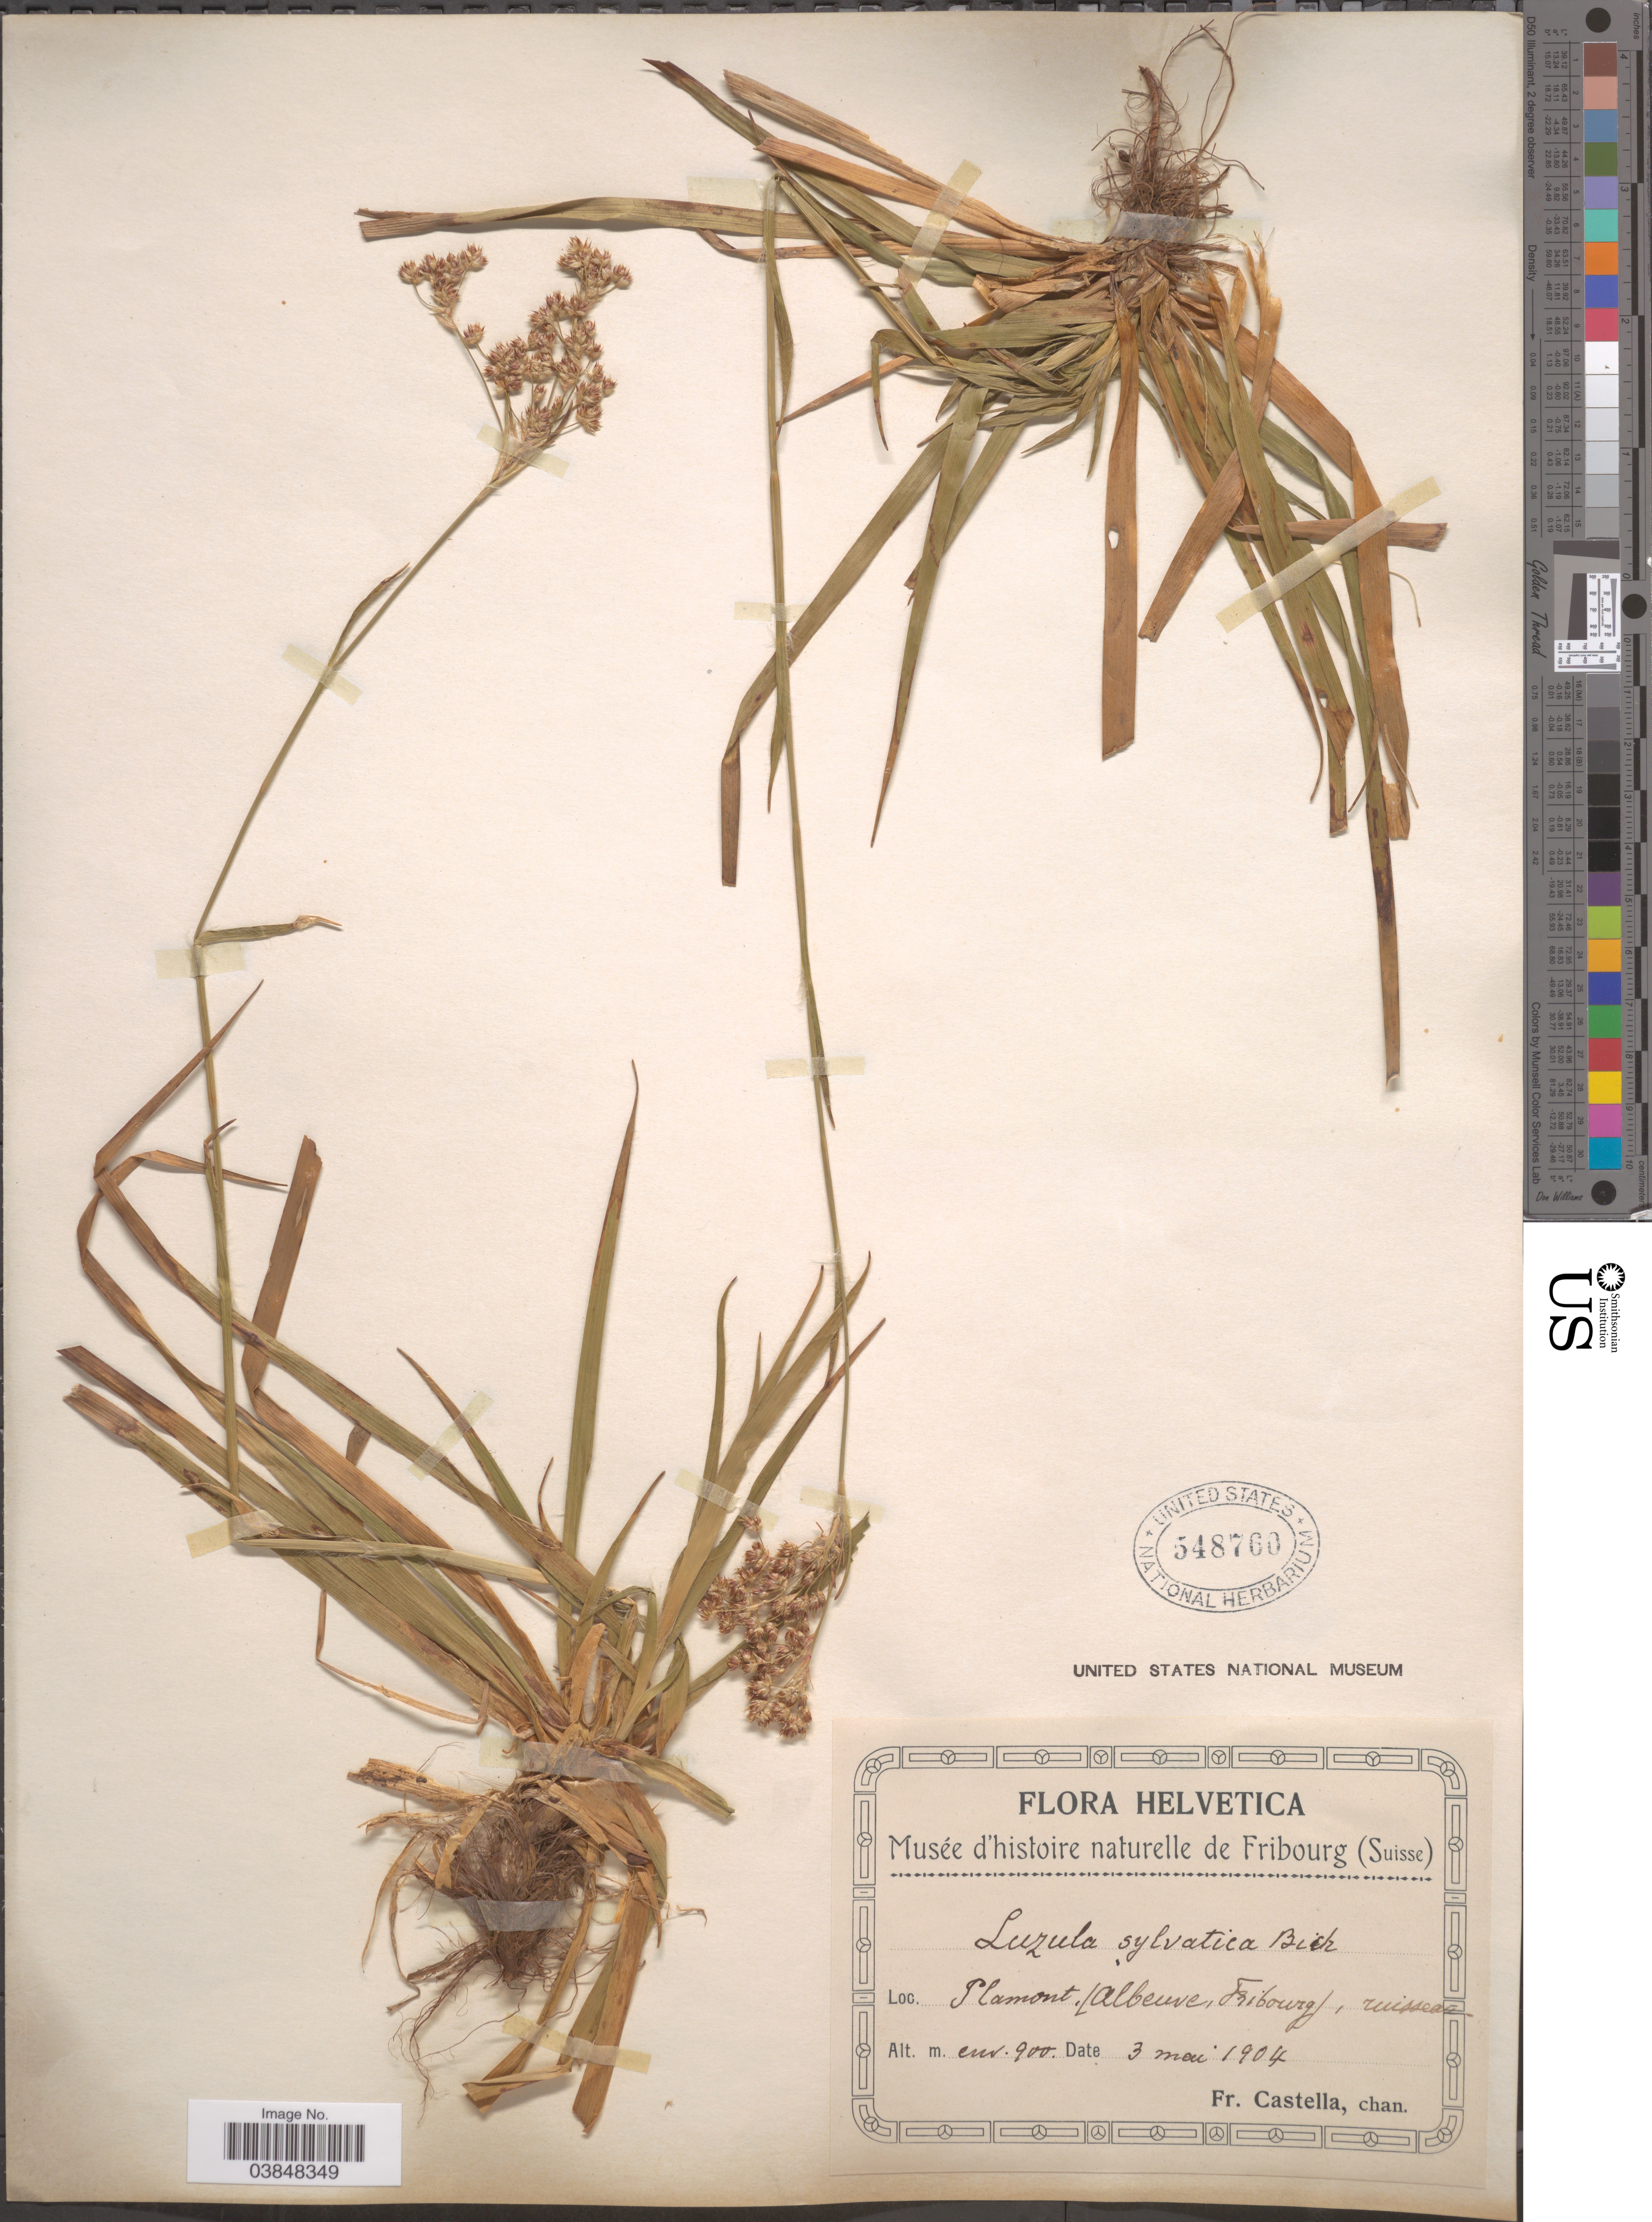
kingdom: Plantae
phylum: Tracheophyta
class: Liliopsida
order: Poales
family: Juncaceae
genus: Luzula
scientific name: Luzula sylvatica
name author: (Huds.) Gaudin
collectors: Fr. Castella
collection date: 1904-05-03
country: Switzerland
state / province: Fribourg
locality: Helvetica. Plamont, [Albeuve, Fribourg], ruisseau.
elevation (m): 900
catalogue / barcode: US 548760